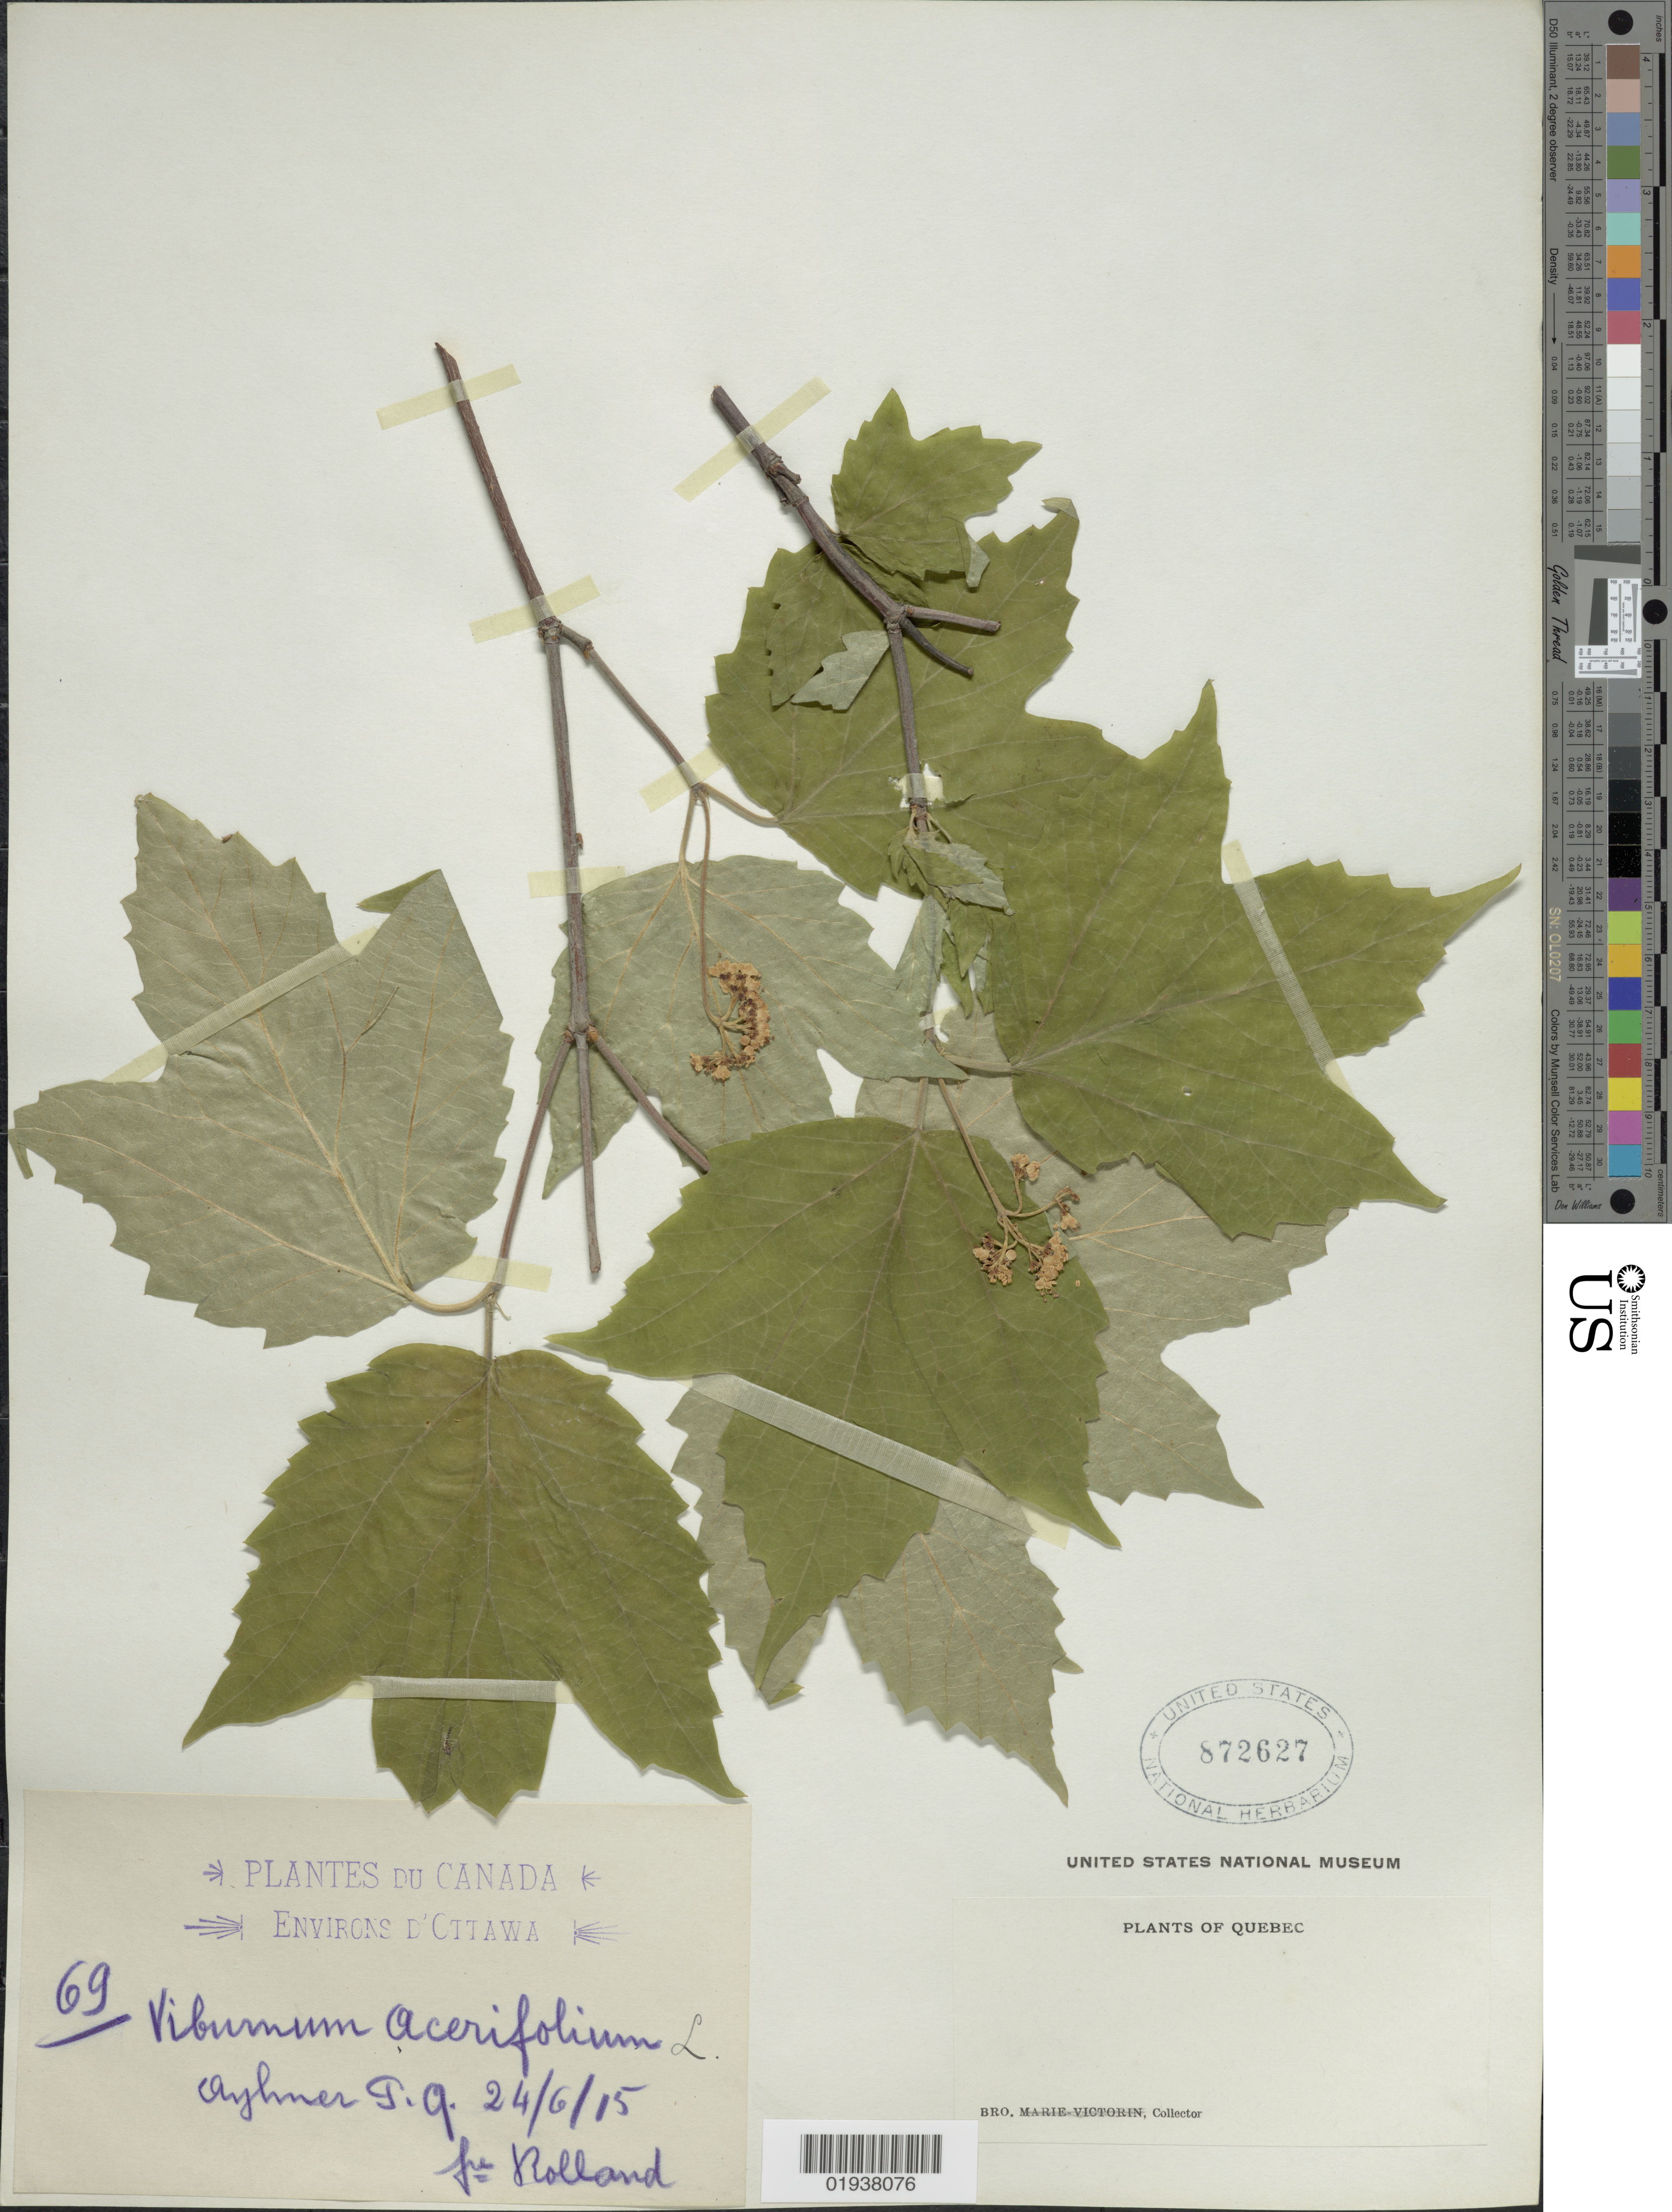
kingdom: Plantae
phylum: Tracheophyta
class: Magnoliopsida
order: Dipsacales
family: Viburnaceae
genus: Viburnum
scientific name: Viburnum acerifolium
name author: L.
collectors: B. Rolland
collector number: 69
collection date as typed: Transcribed d/m/y: 24/6/15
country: Canada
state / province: Quebec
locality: Environs d' Ottawa. Ayhner P.Q.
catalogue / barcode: US 872627